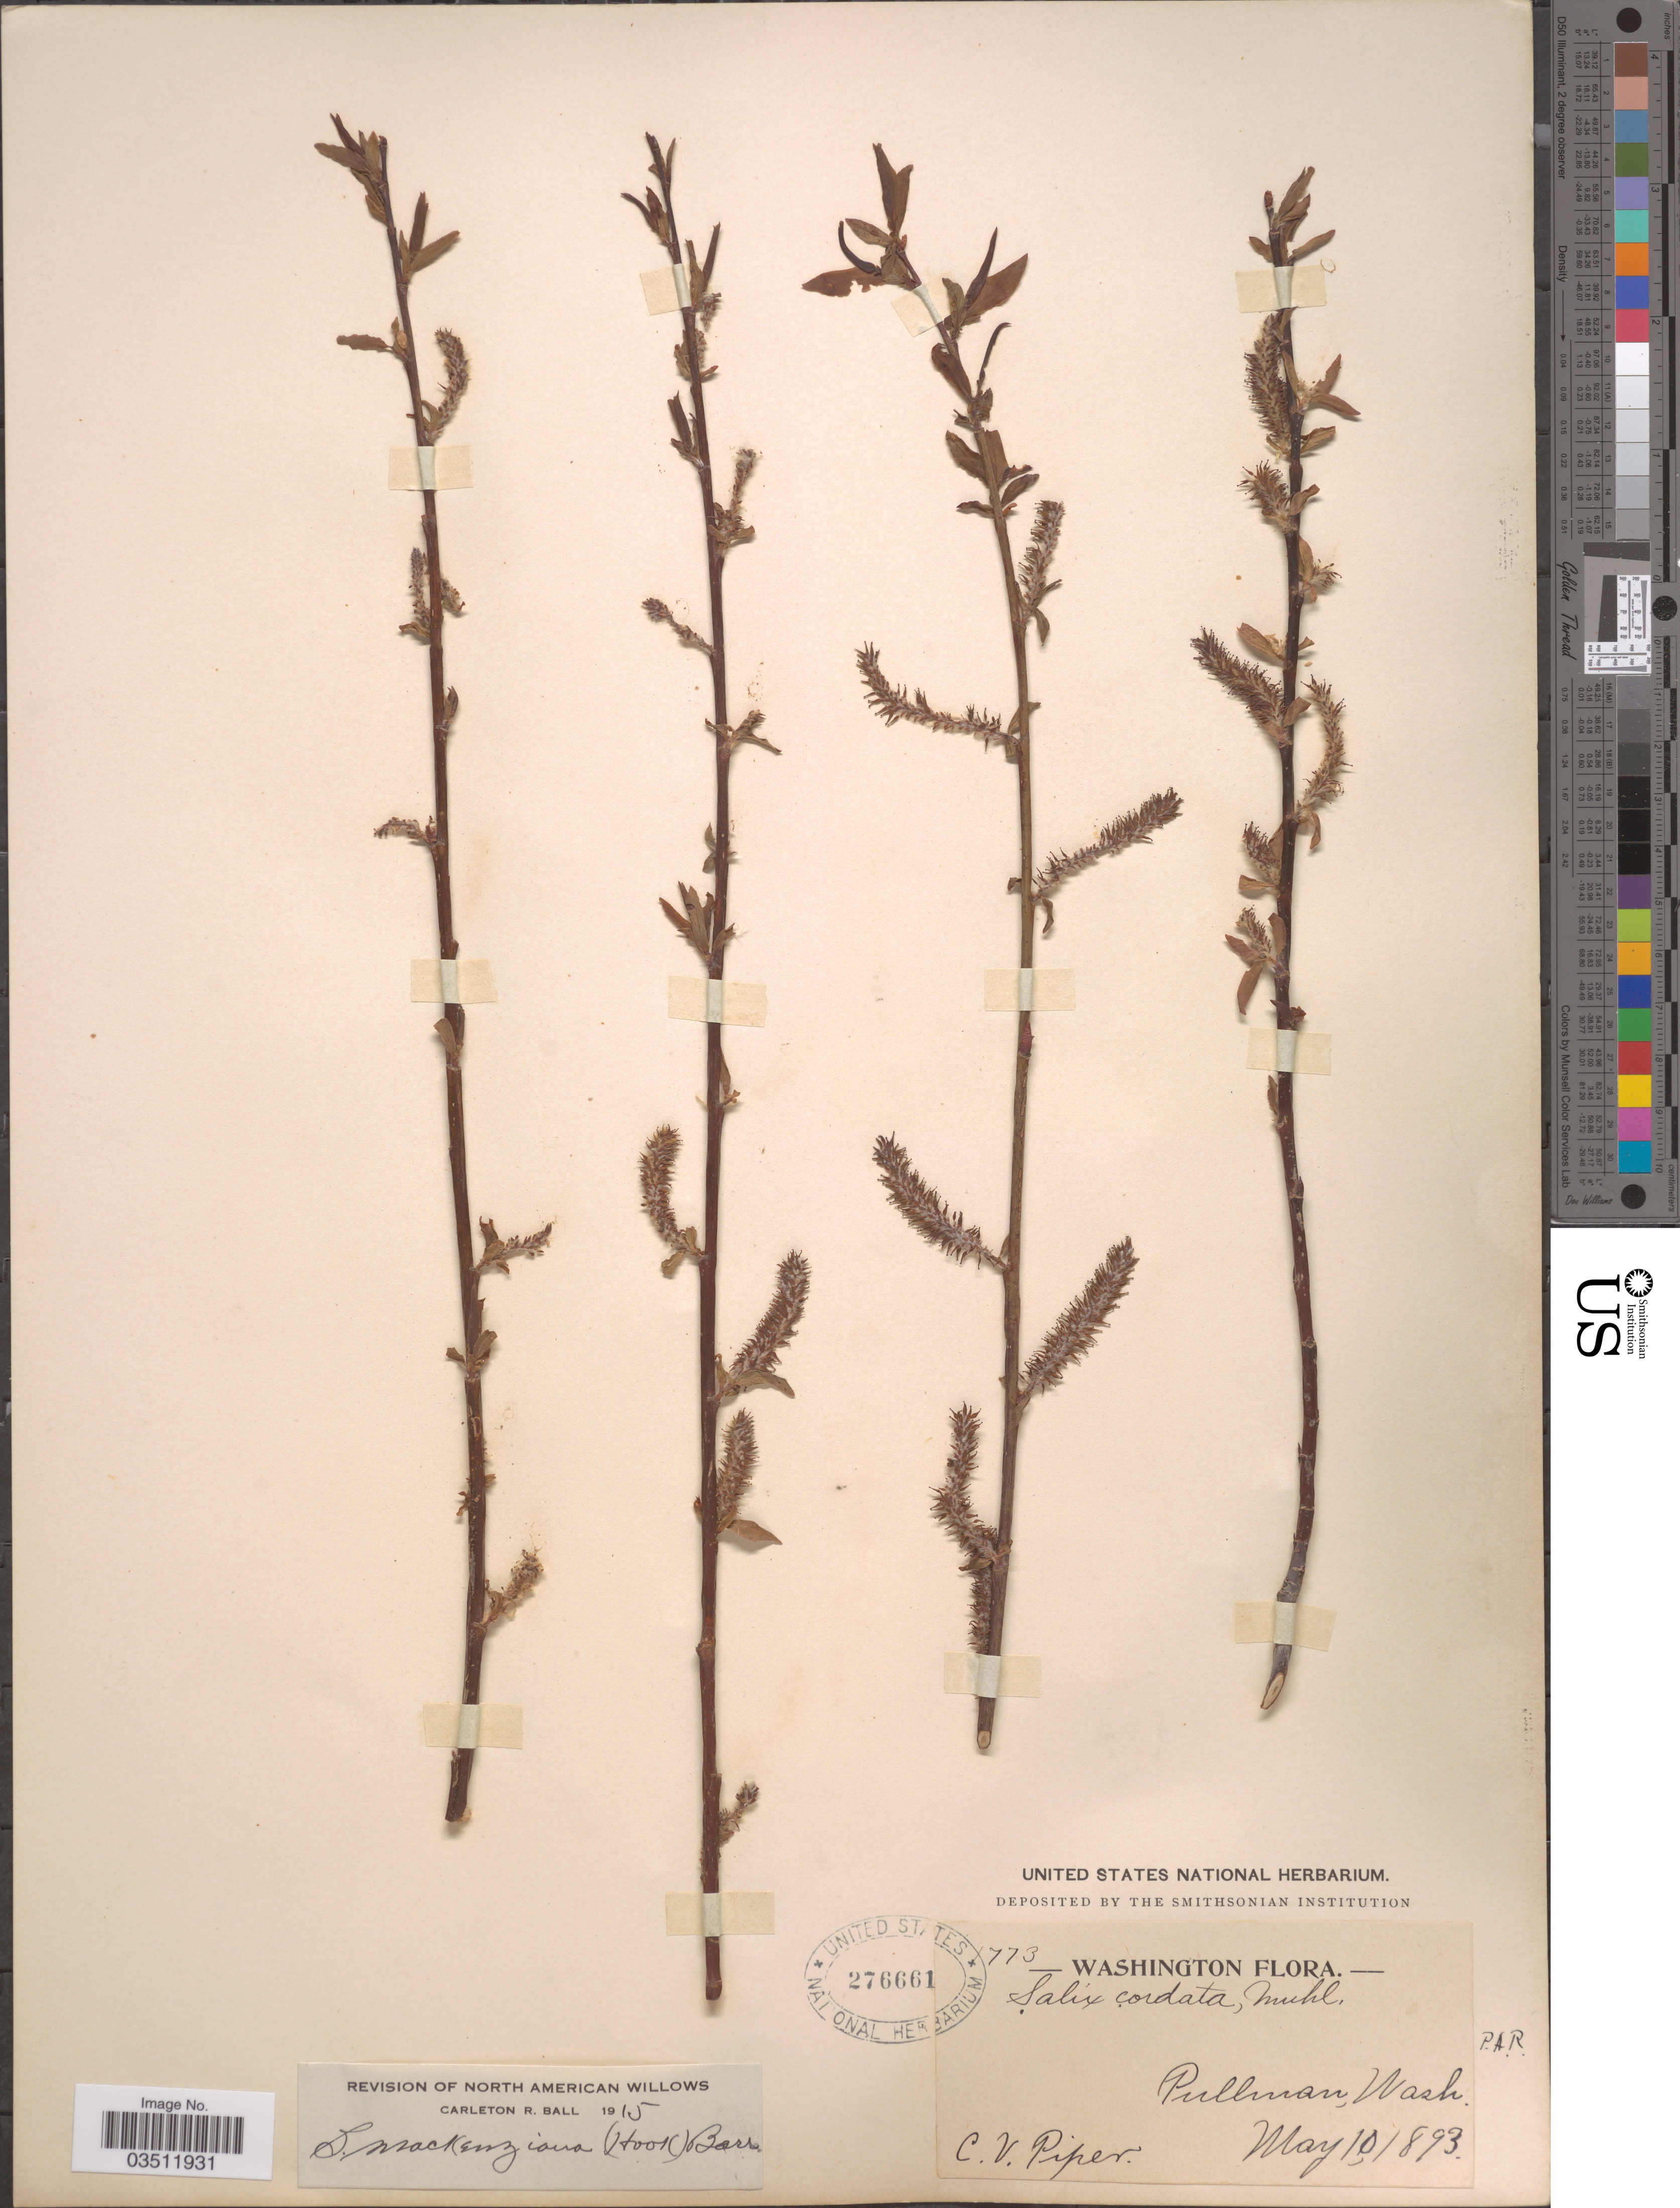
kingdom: Plantae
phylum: Tracheophyta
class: Magnoliopsida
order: Malpighiales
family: Salicaceae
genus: Salix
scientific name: Salix mackenziana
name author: (Hook.) Barratt ex Hook.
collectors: C. V. Piper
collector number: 1773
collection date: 1893-05-10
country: United States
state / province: Washington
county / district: Whitman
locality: Pullman.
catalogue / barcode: US 276661